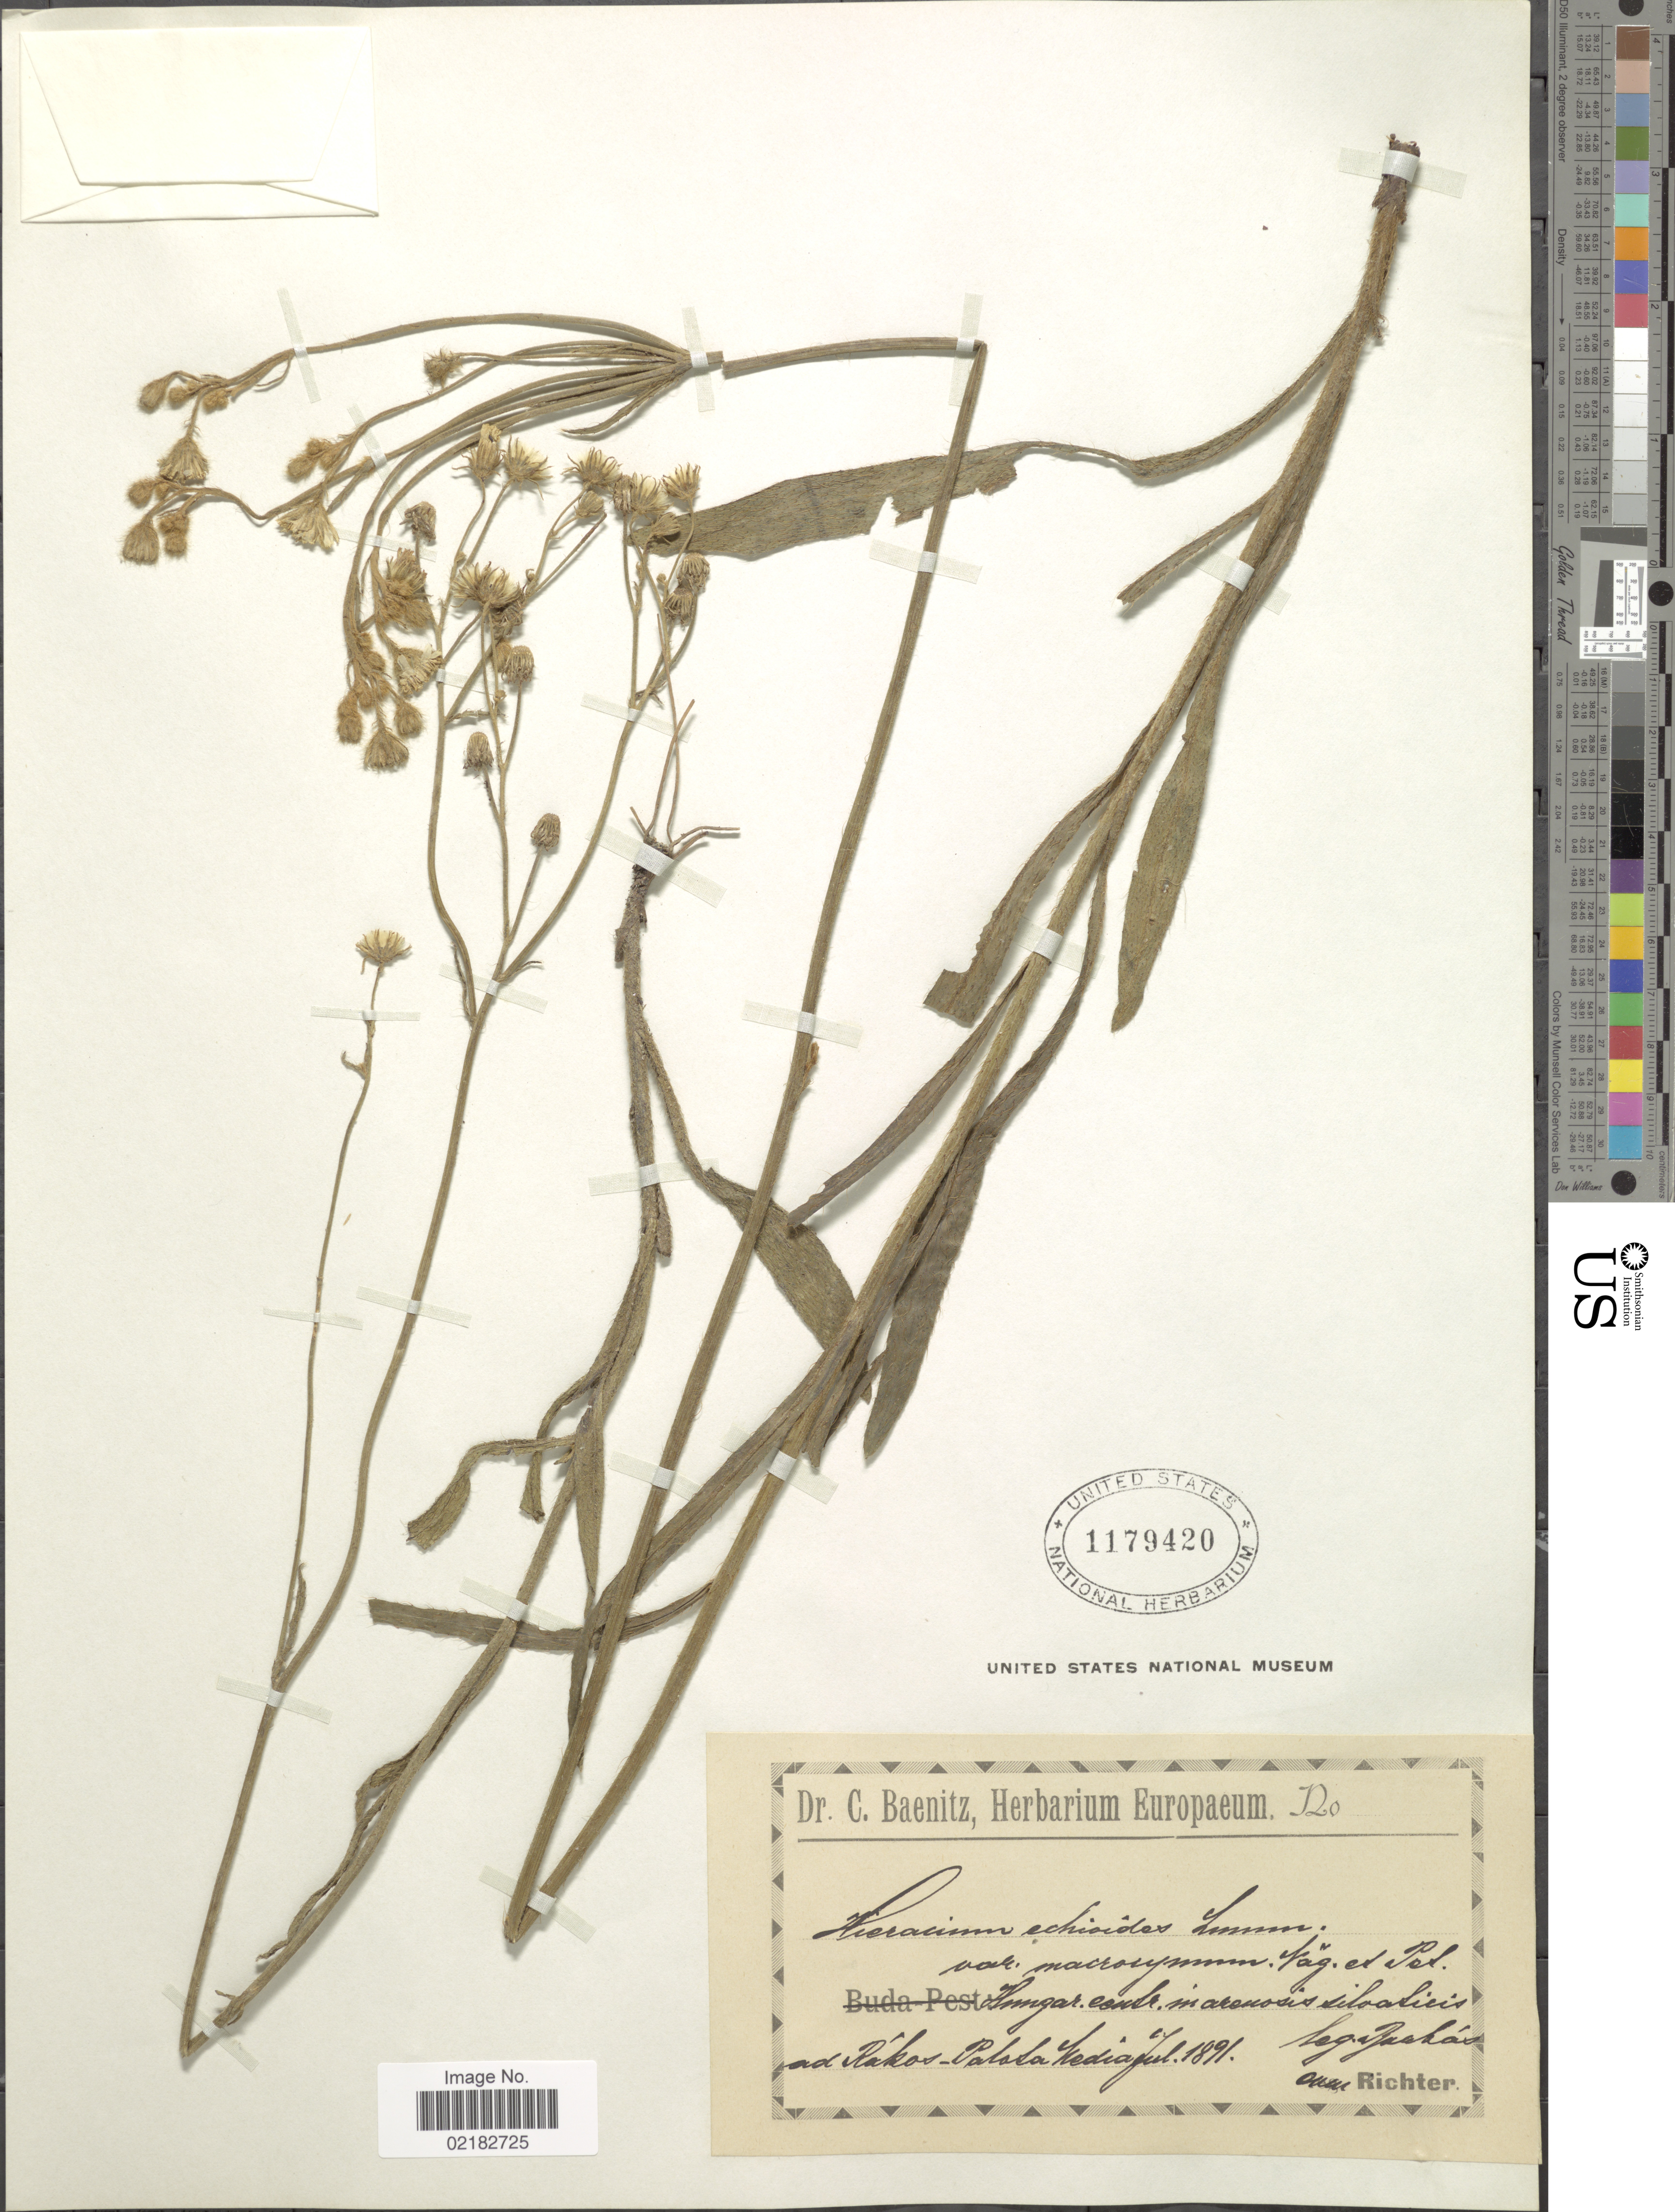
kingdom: Plantae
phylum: Tracheophyta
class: Magnoliopsida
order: Asterales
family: Asteraceae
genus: Pilosella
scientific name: Pilosella echioides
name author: F.W. Schultz & Sch. Bip.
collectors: Raskas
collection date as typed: media Jul.1891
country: Hungary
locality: Hungar. echein arenosis silallies ad Rakos-Patata [interpreted]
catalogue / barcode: US 1179420